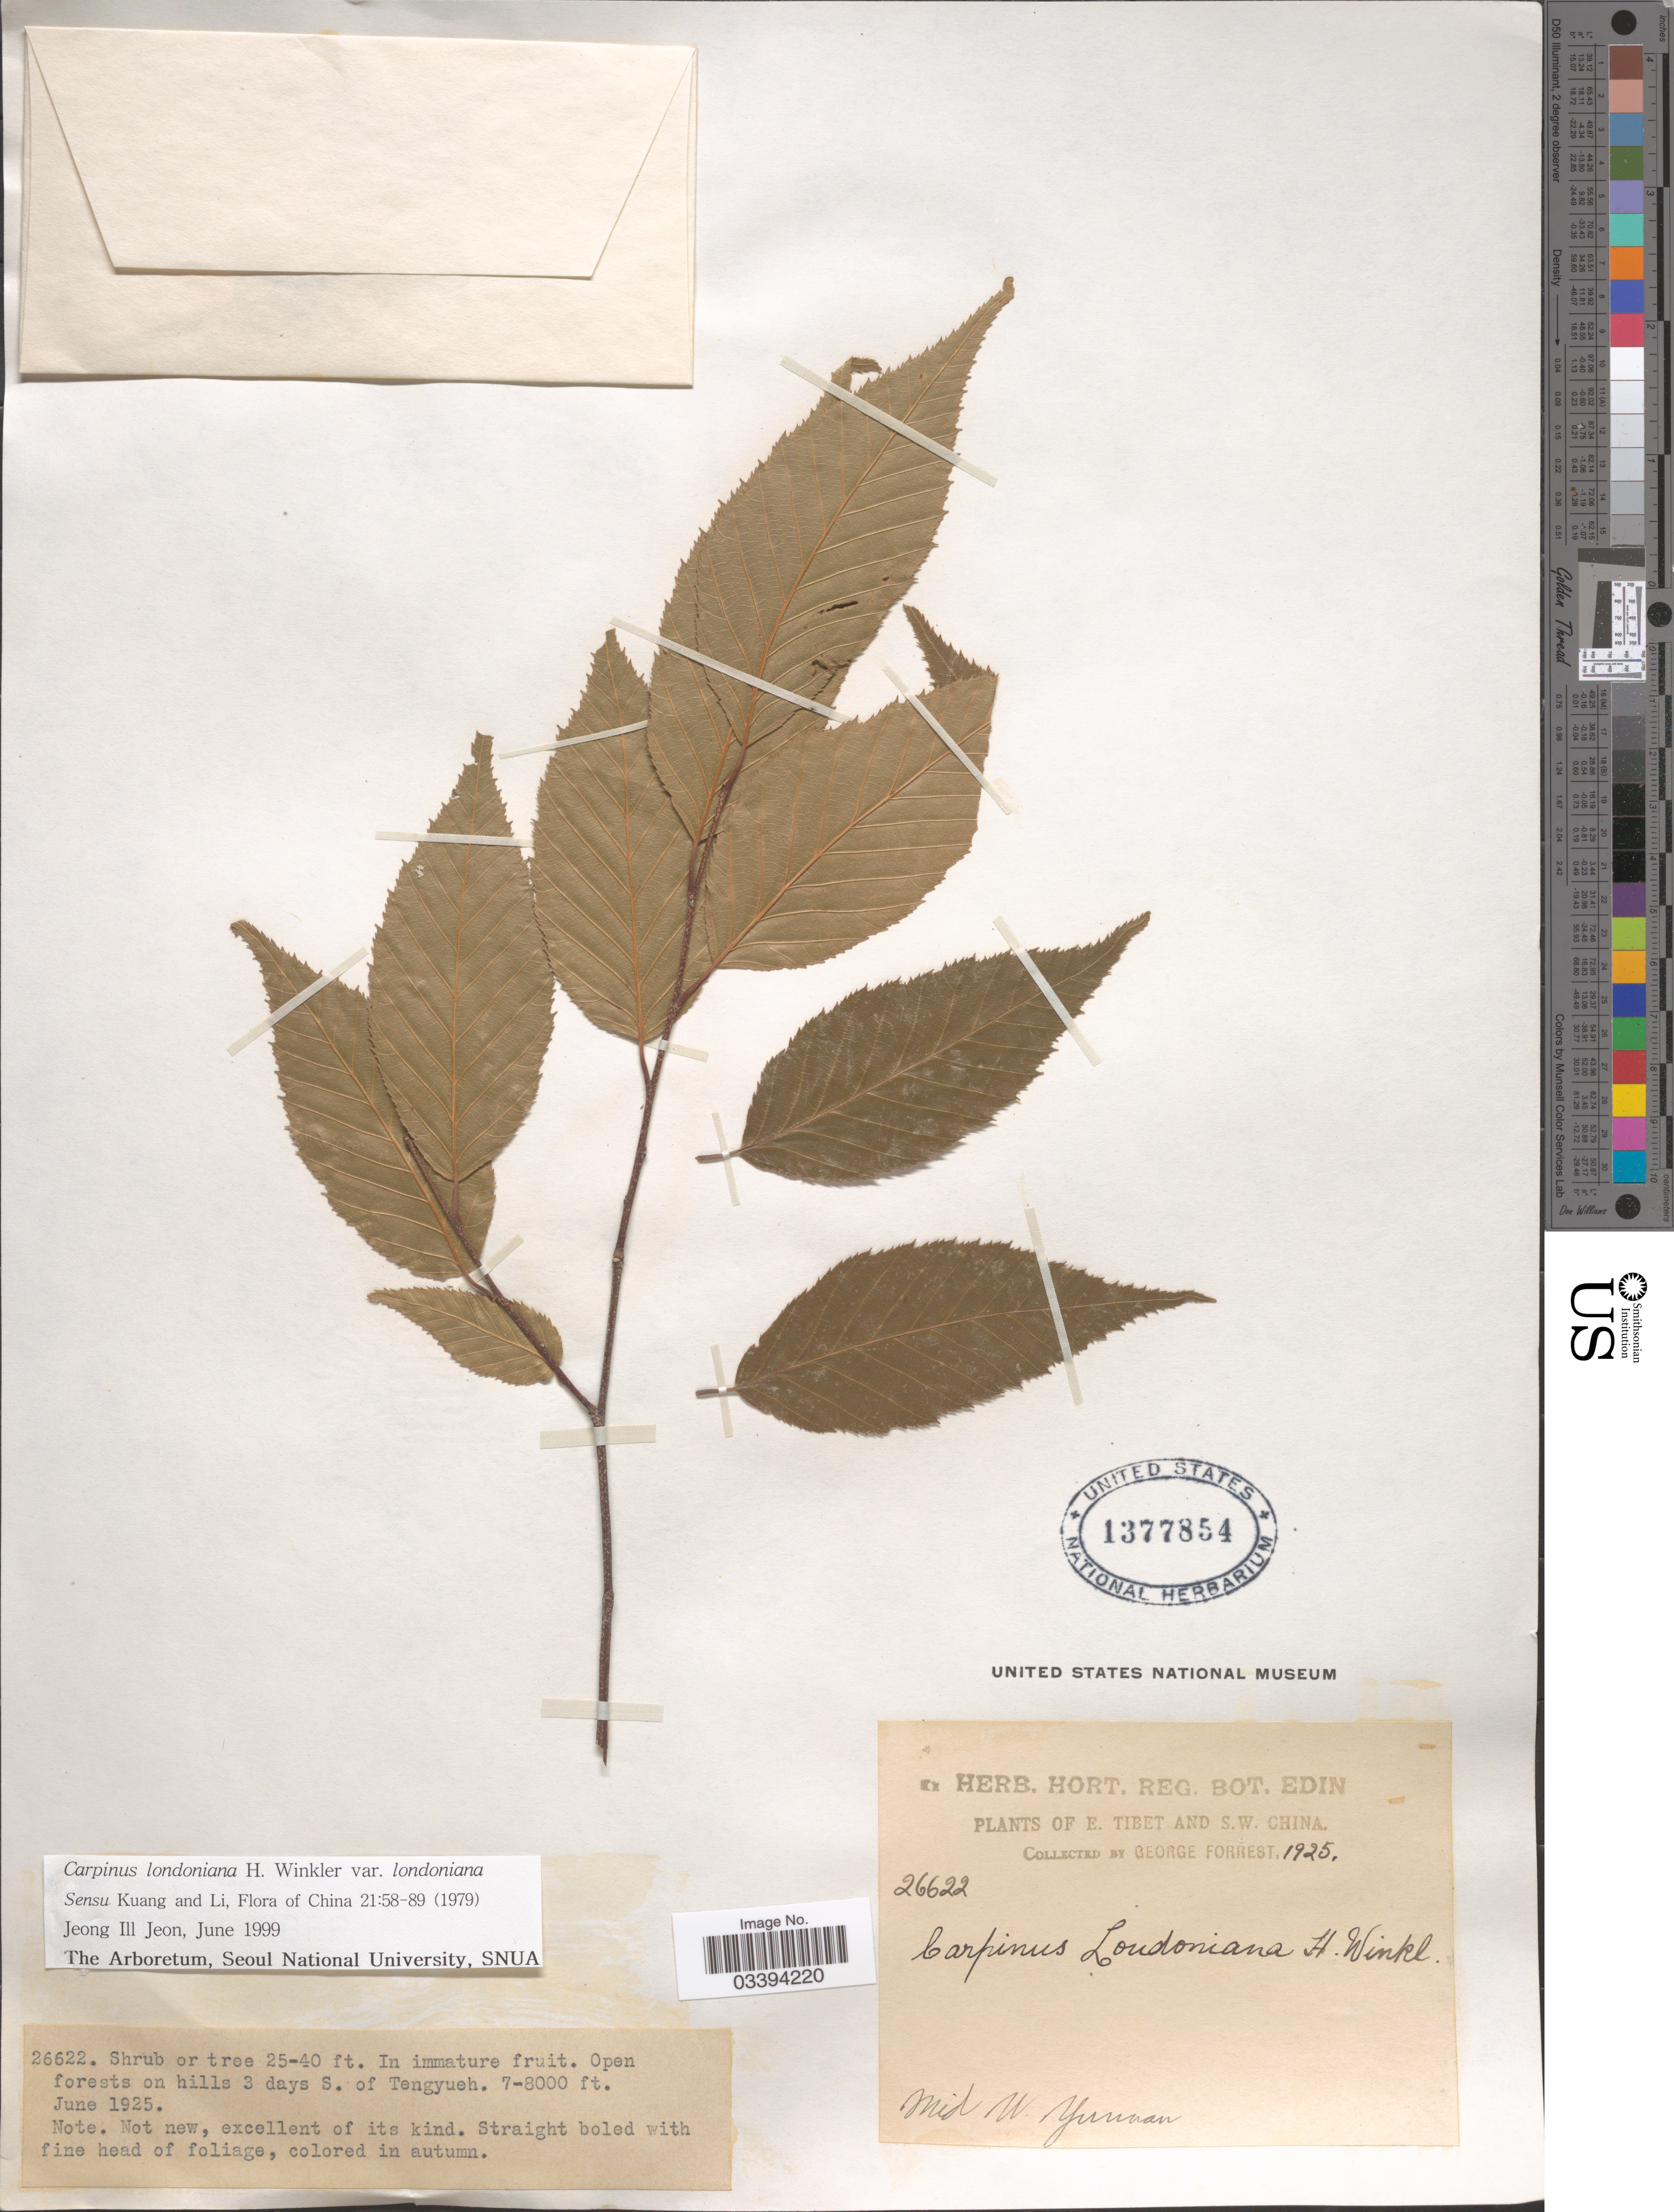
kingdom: Plantae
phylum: Tracheophyta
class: Magnoliopsida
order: Fagales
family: Betulaceae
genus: Carpinus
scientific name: Carpinus londoniana var. londoniana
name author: H.J.P. Winkl.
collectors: G. Forrest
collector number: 26622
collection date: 1925-06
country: China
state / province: Yunnan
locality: E. Tibet and S.W. China. Open forest on hills 3 days S. of Tengyueh. Mid W. Yunnan.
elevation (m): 2134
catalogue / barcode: US 1377854